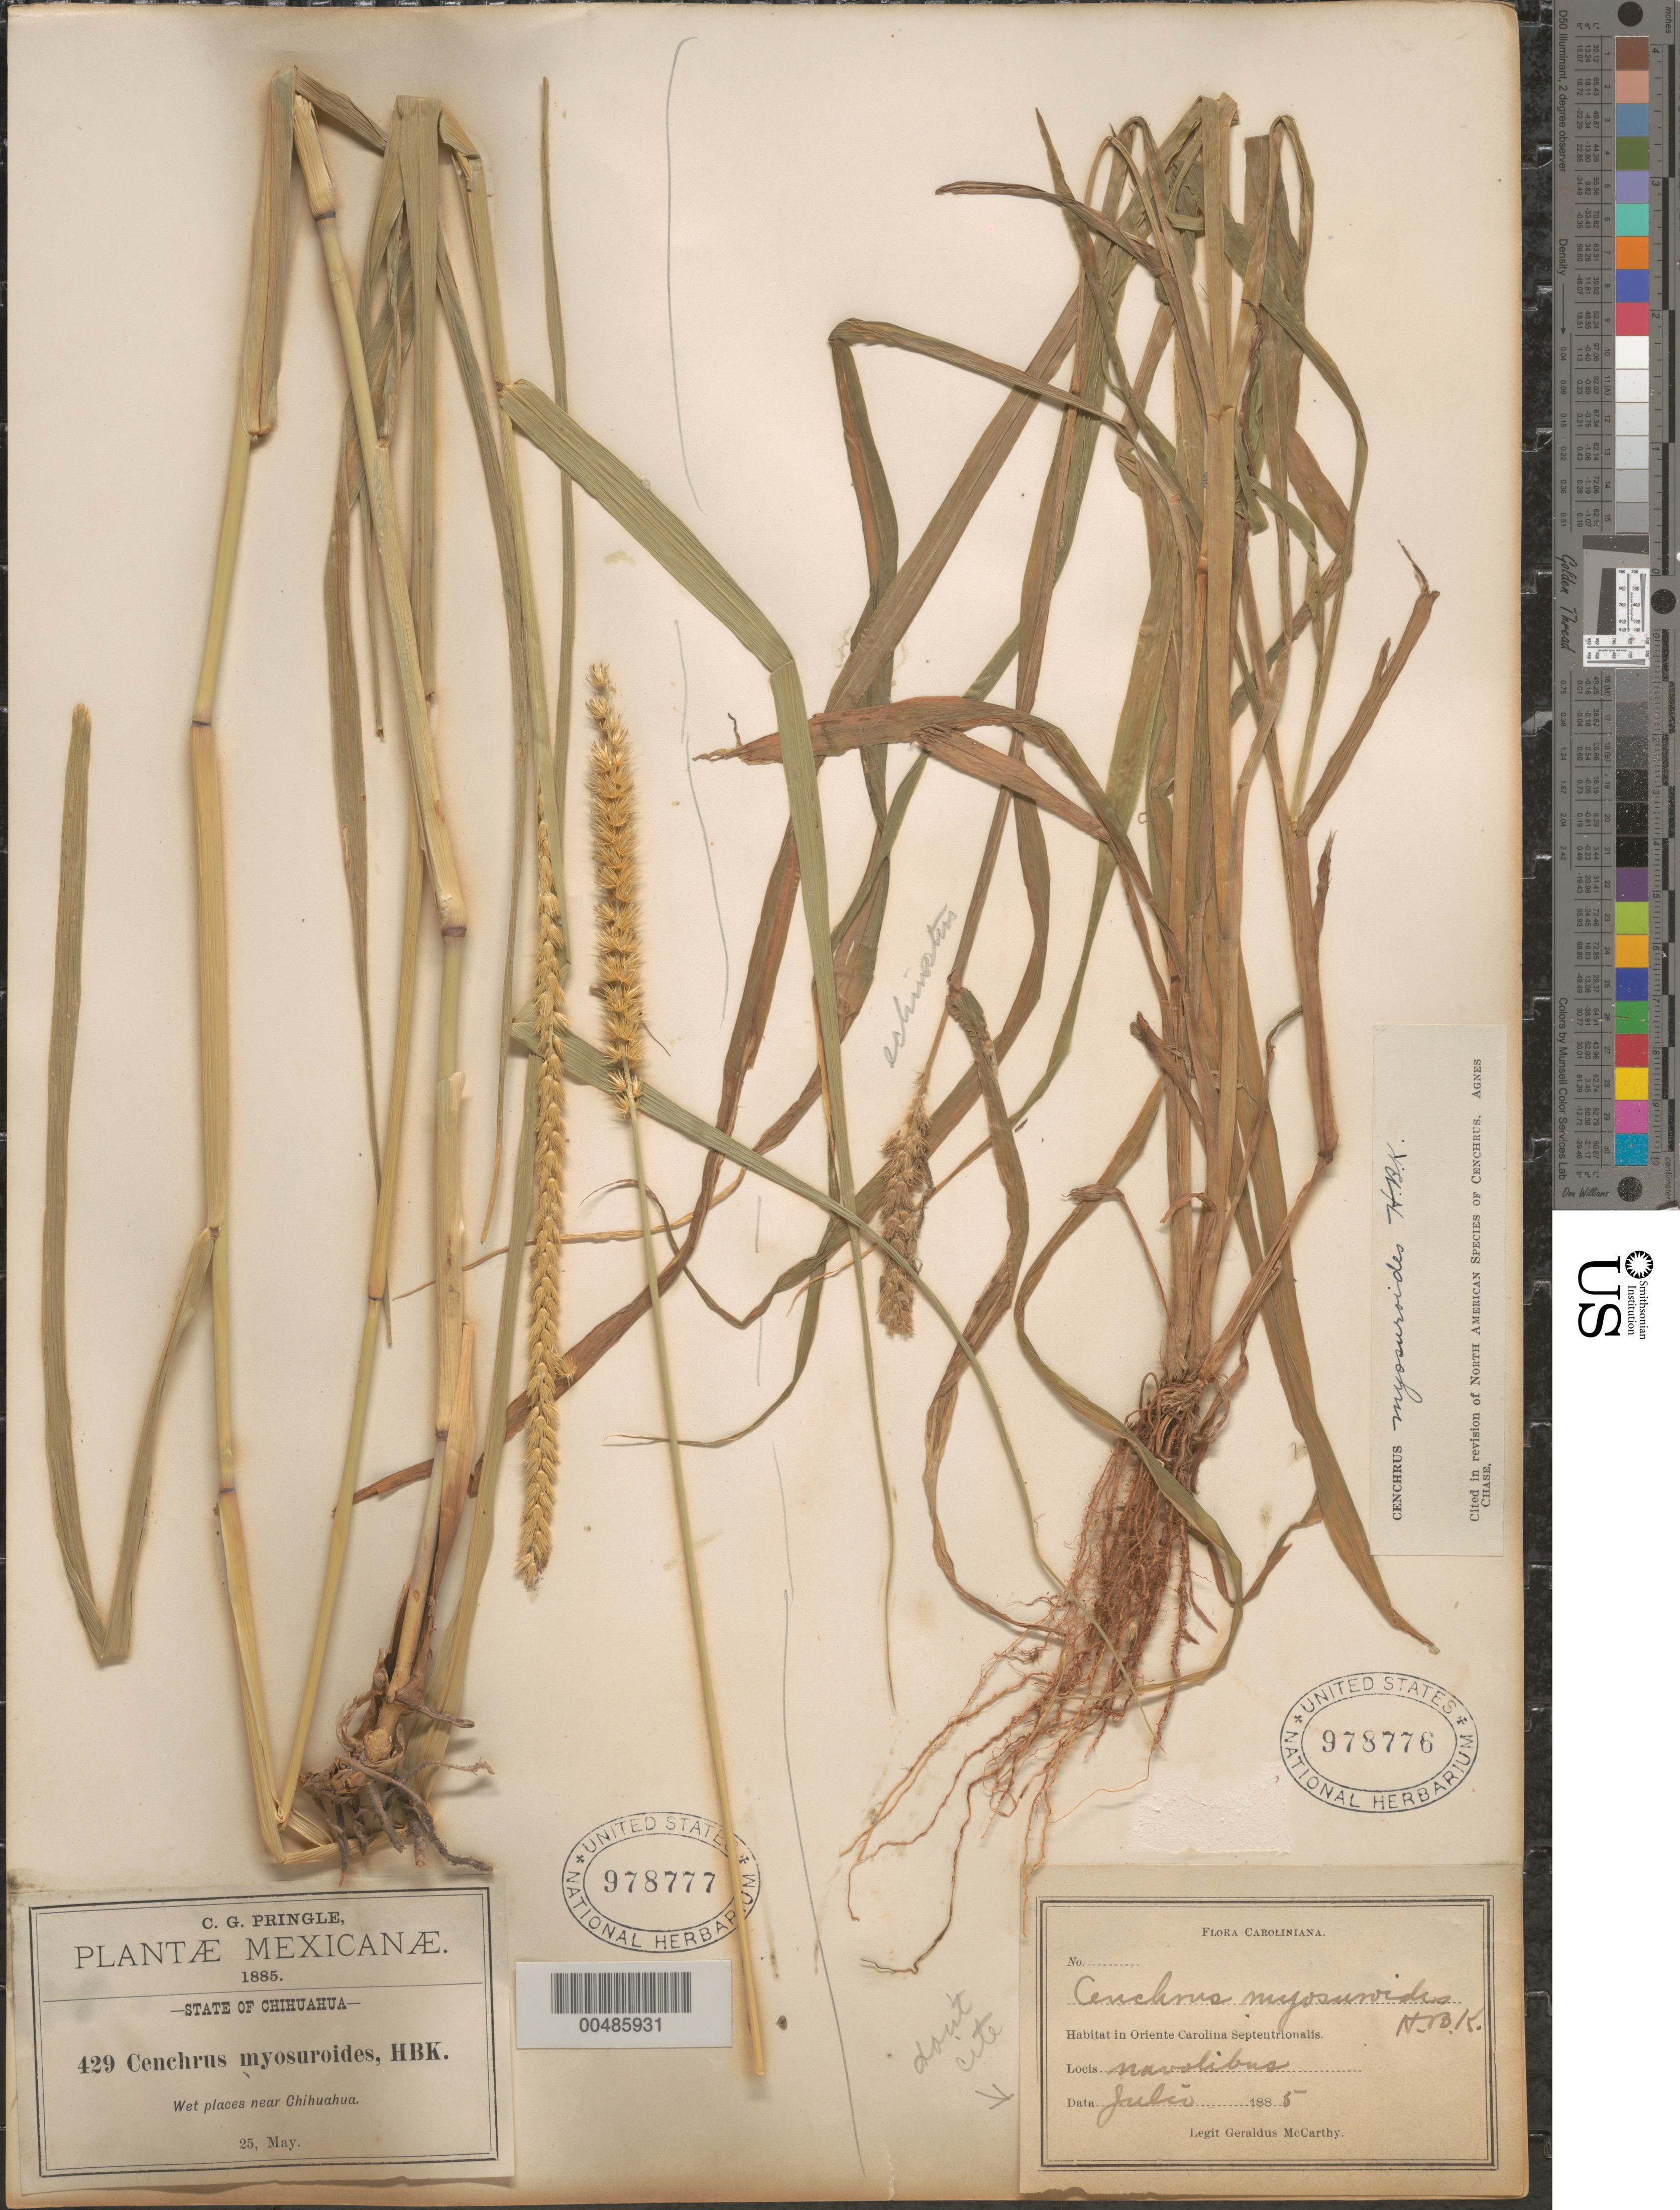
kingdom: Plantae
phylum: Tracheophyta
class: Liliopsida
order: Poales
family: Poaceae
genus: Cenchrus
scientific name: Cenchrus myosuroides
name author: Kunth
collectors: C. G. Pringle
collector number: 429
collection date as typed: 25 May 1885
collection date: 1885-05-25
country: Mexico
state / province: Chihuahua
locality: Near Chihuahua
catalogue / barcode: US 978777